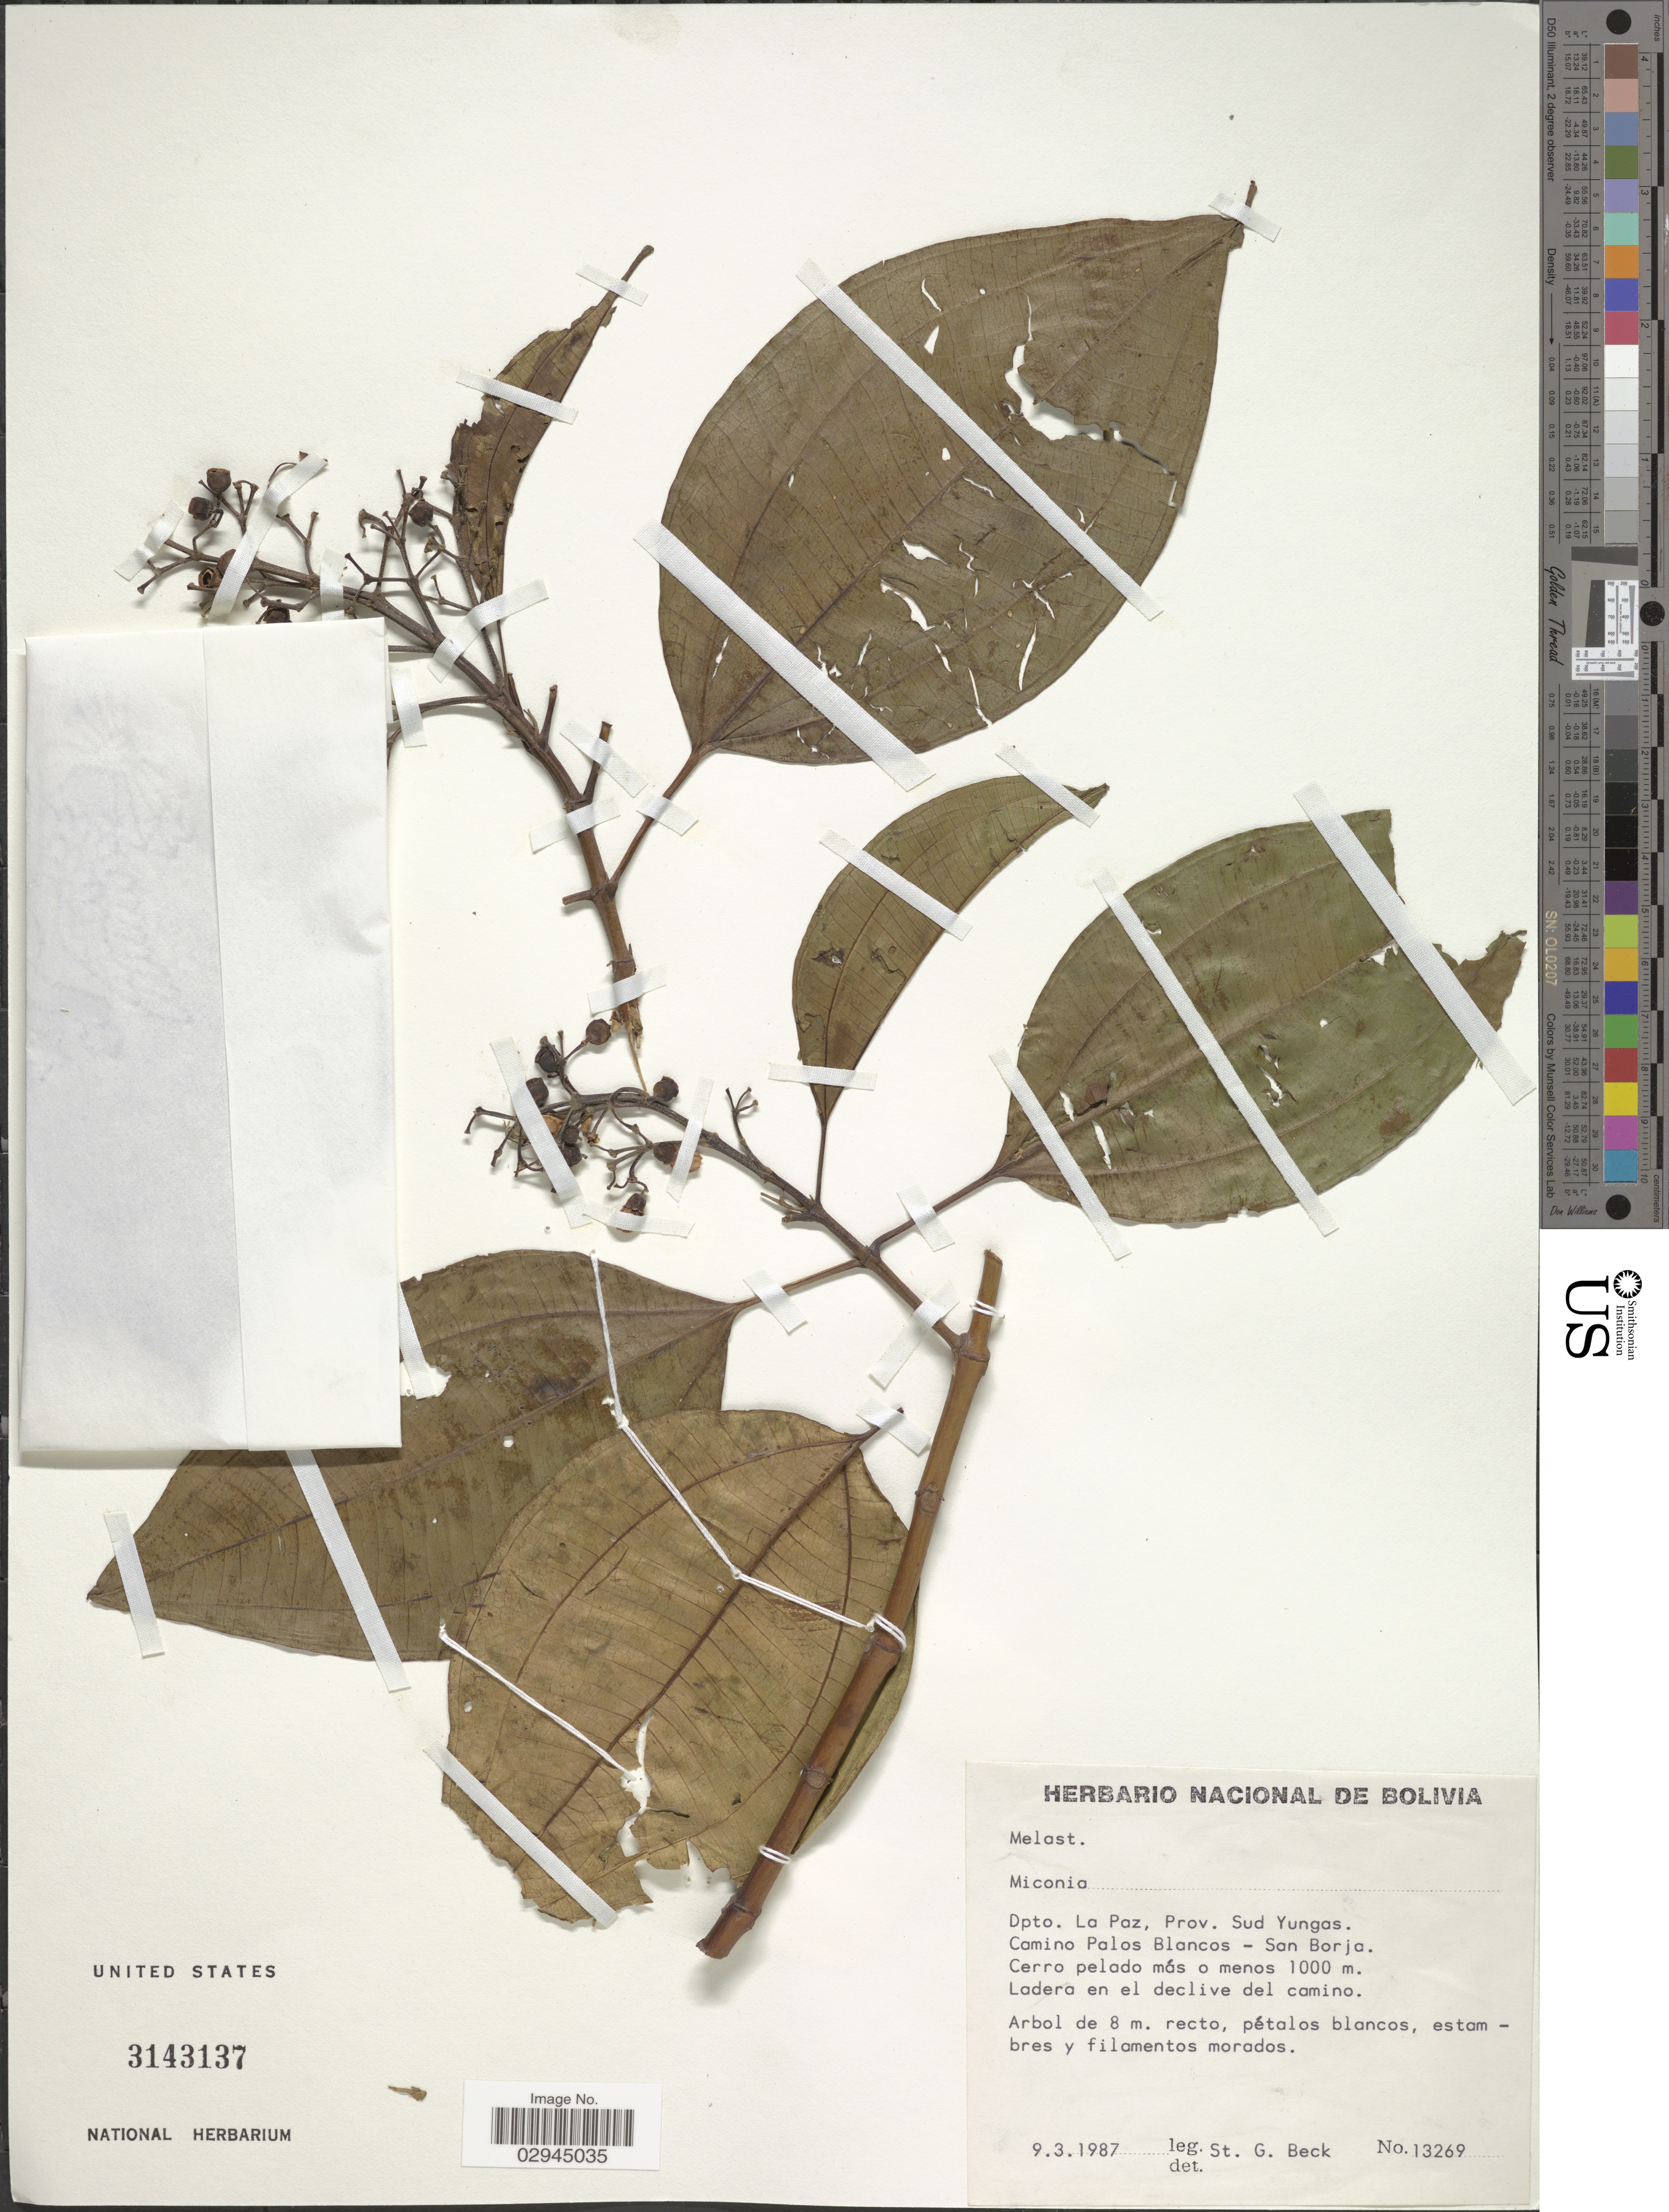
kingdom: Plantae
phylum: Tracheophyta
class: Magnoliopsida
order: Myrtales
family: Melastomataceae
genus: Miconia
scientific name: Miconia sp.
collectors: S. G. Beck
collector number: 13269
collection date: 1987-03-09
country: Bolivia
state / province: La Paz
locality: Dpto. La Paz, Prov. Sud Yungas. Camino Palos Blancos - San Borja.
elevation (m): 1000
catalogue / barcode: US 3143137